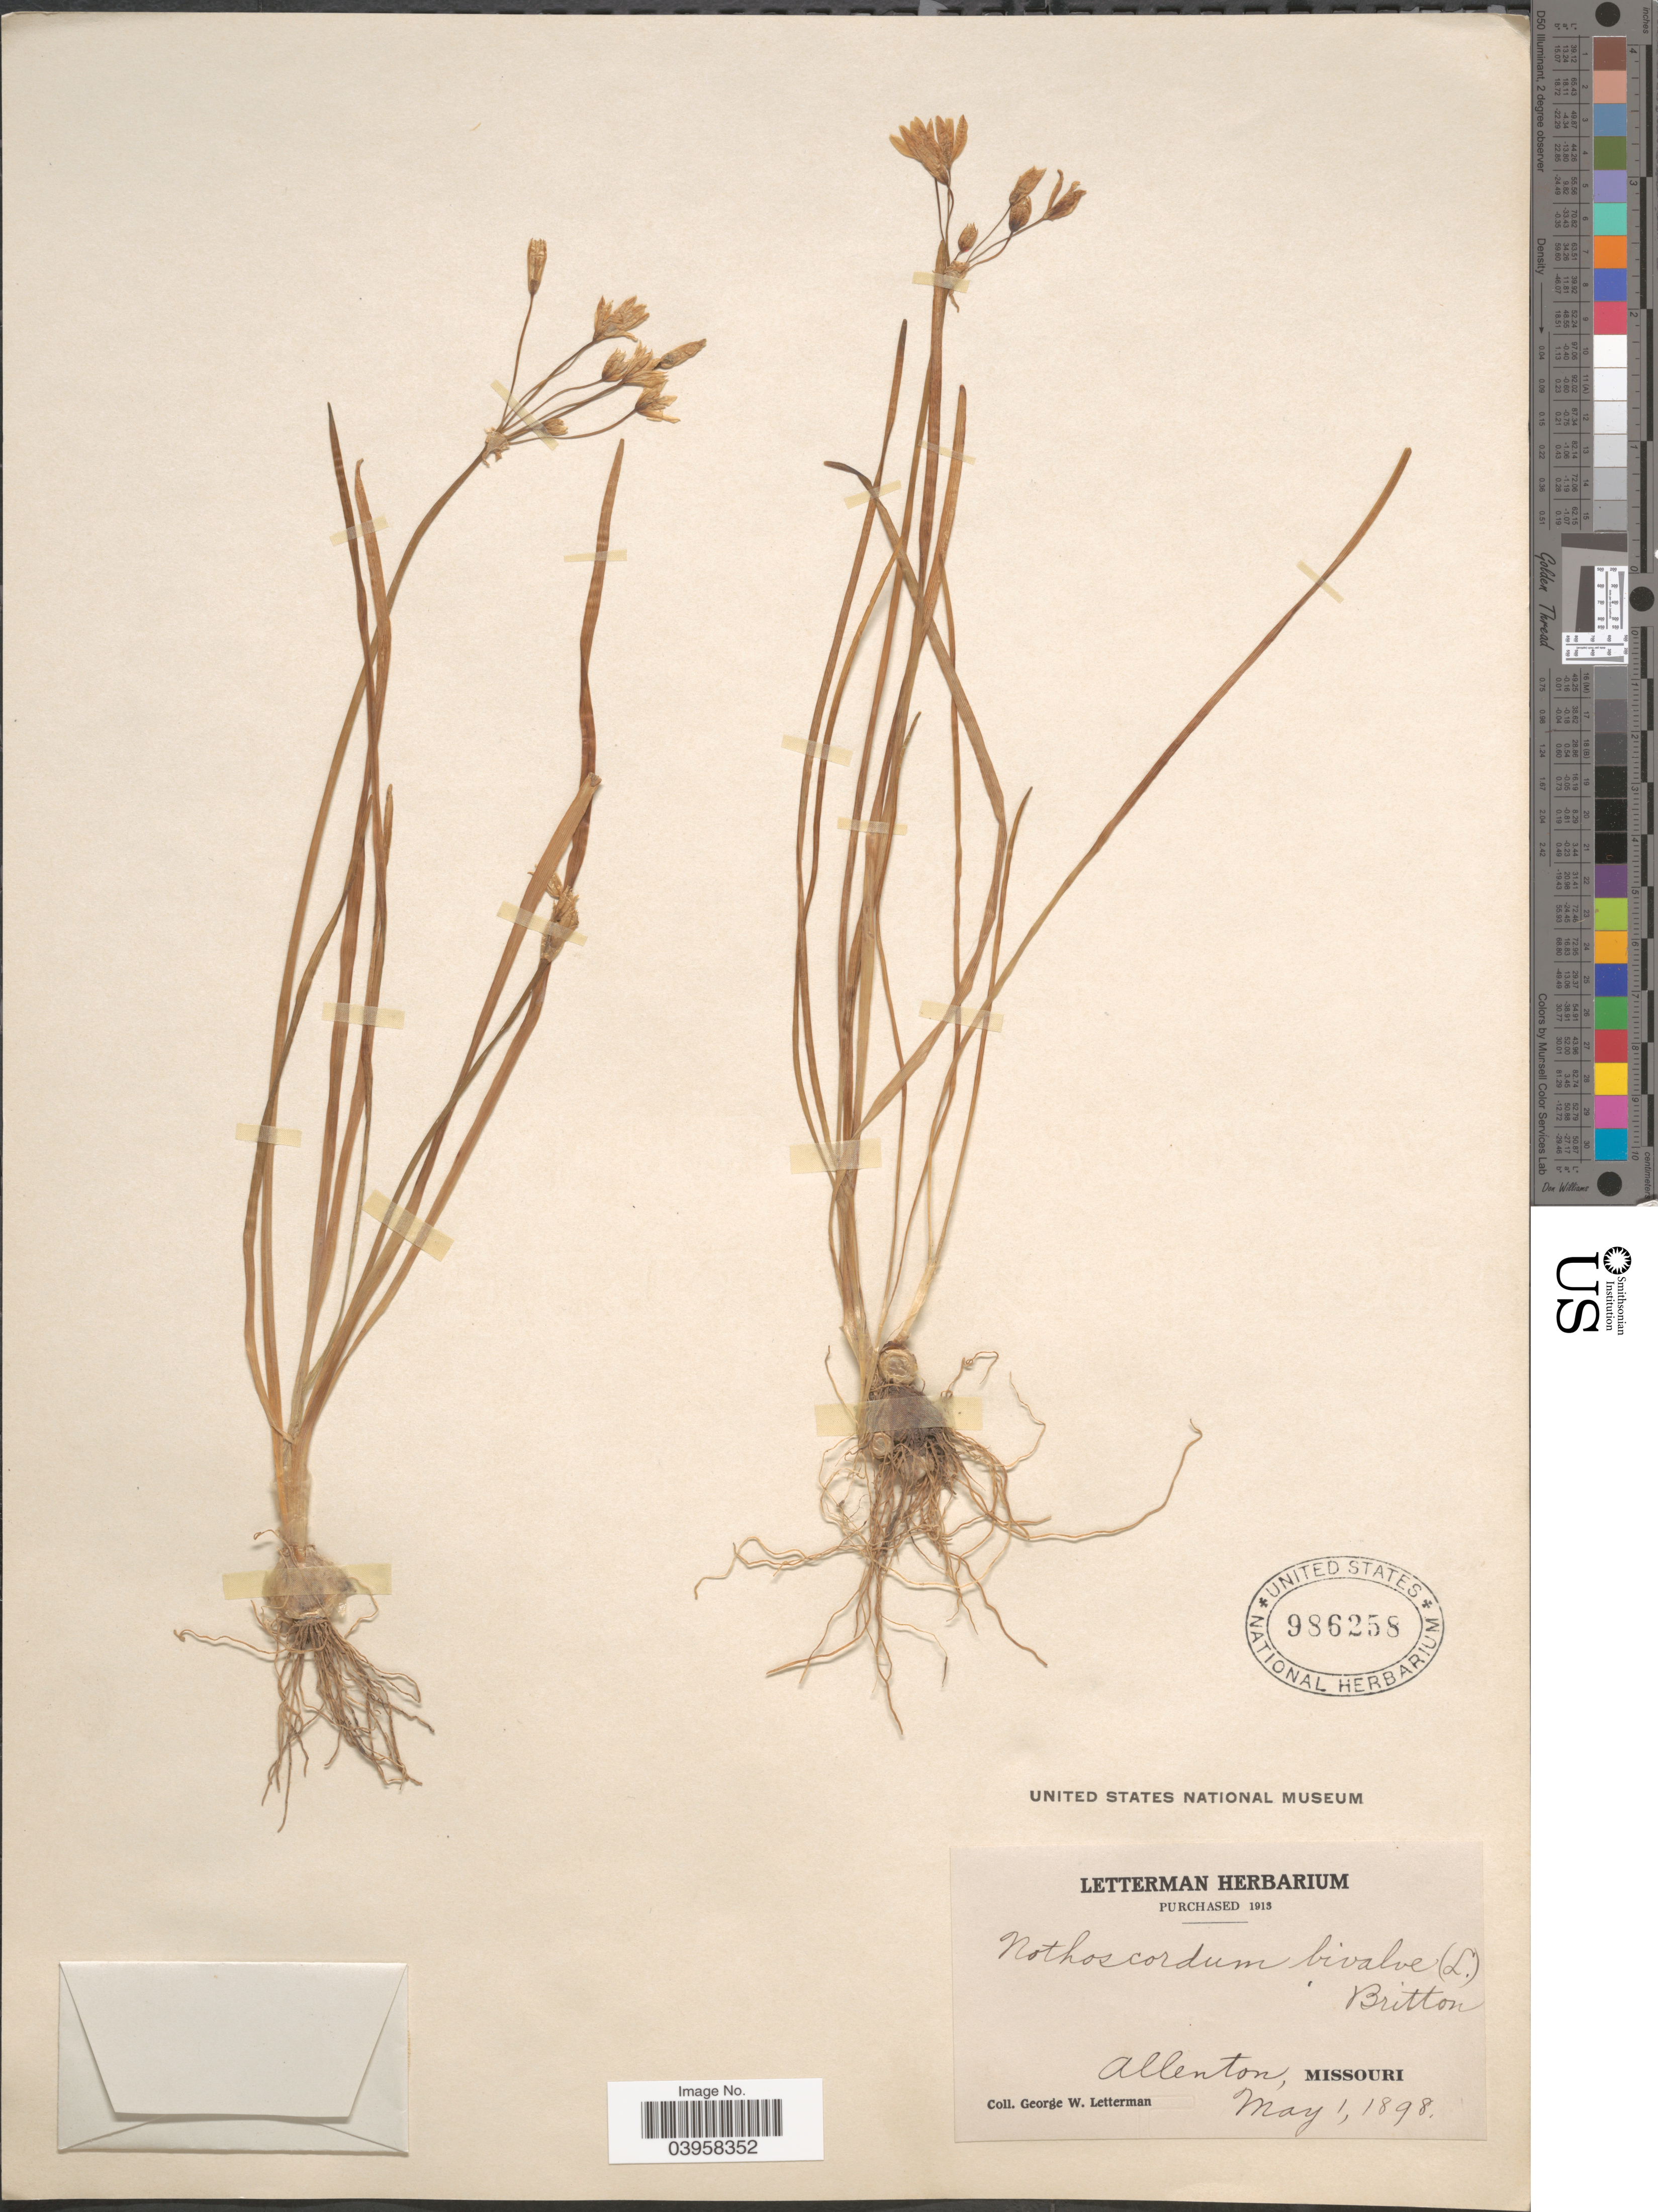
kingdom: Plantae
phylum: Tracheophyta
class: Liliopsida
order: Asparagales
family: Amaryllidaceae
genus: Nothoscordum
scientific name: Nothoscordum bivalve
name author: (L.) Britton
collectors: G. W. Letterman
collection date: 1898-05-01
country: United States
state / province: Missouri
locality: Allenton.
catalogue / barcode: US 986258